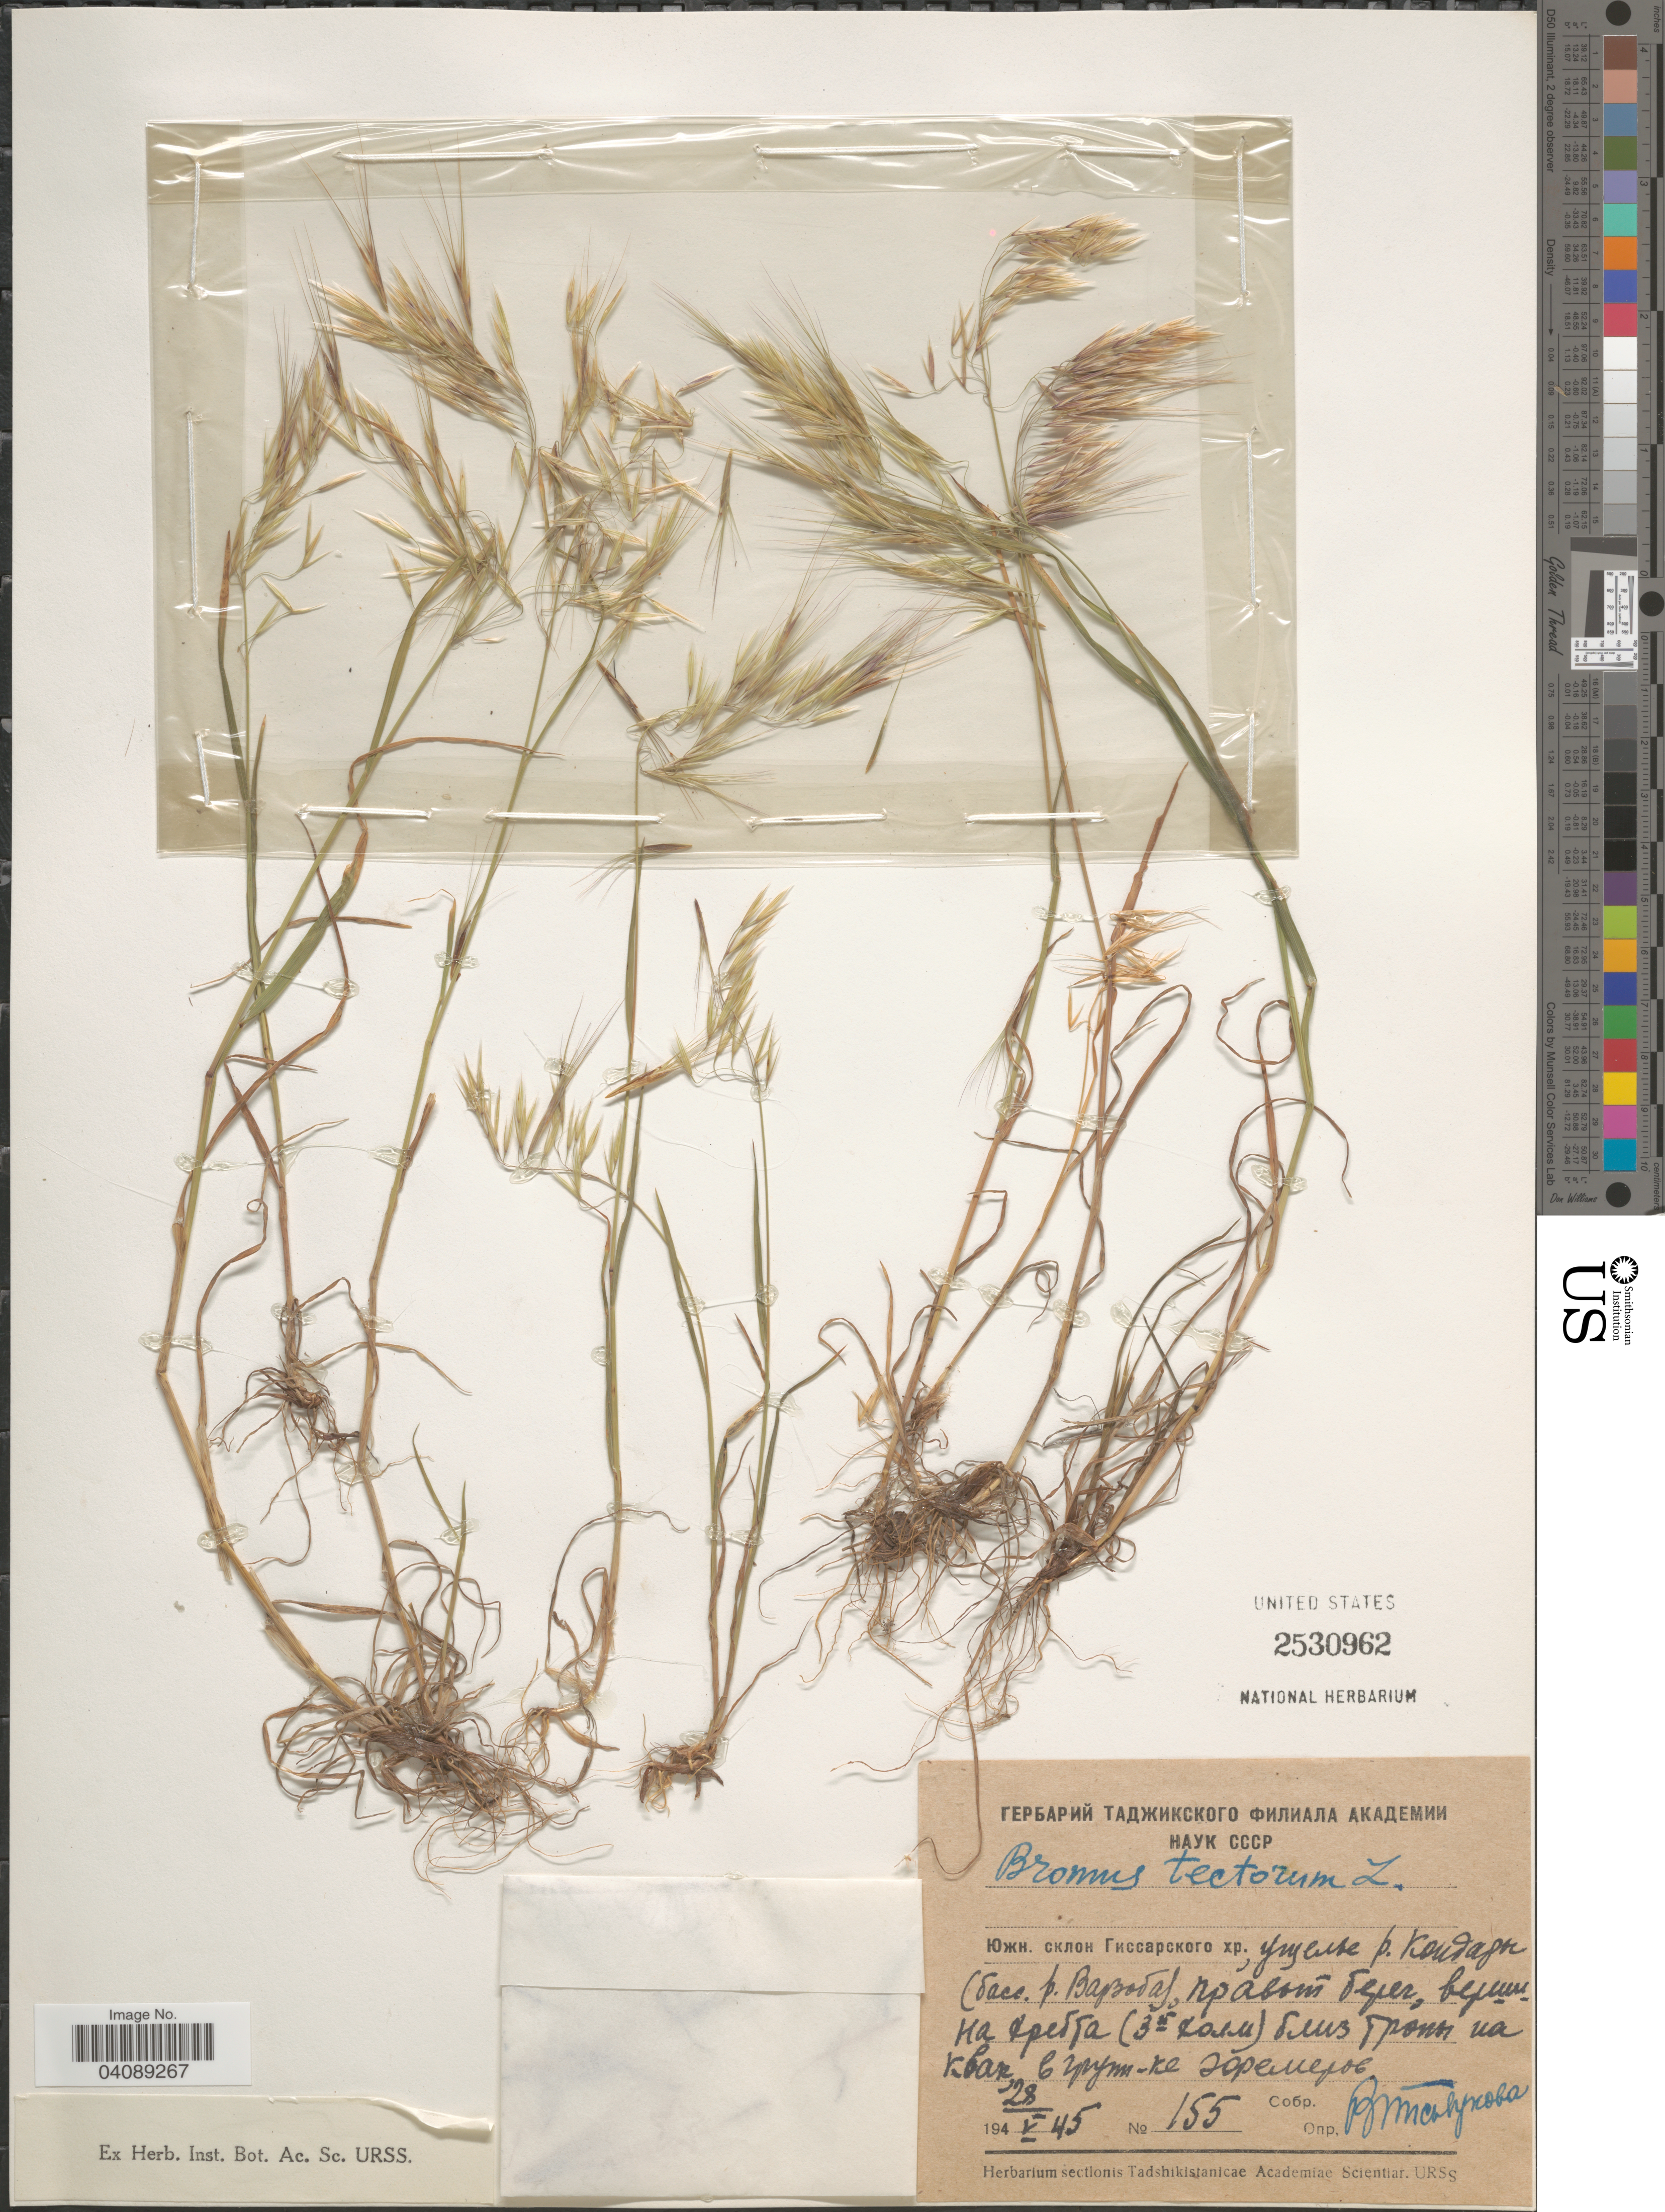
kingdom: Plantae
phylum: Tracheophyta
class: Liliopsida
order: Poales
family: Poaceae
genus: Bromus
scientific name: Bromus tectorum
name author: L.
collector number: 155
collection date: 1945-05-28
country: Tajikistan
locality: Gorge of river Kondara, basin of river Varzob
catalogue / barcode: US 2530962